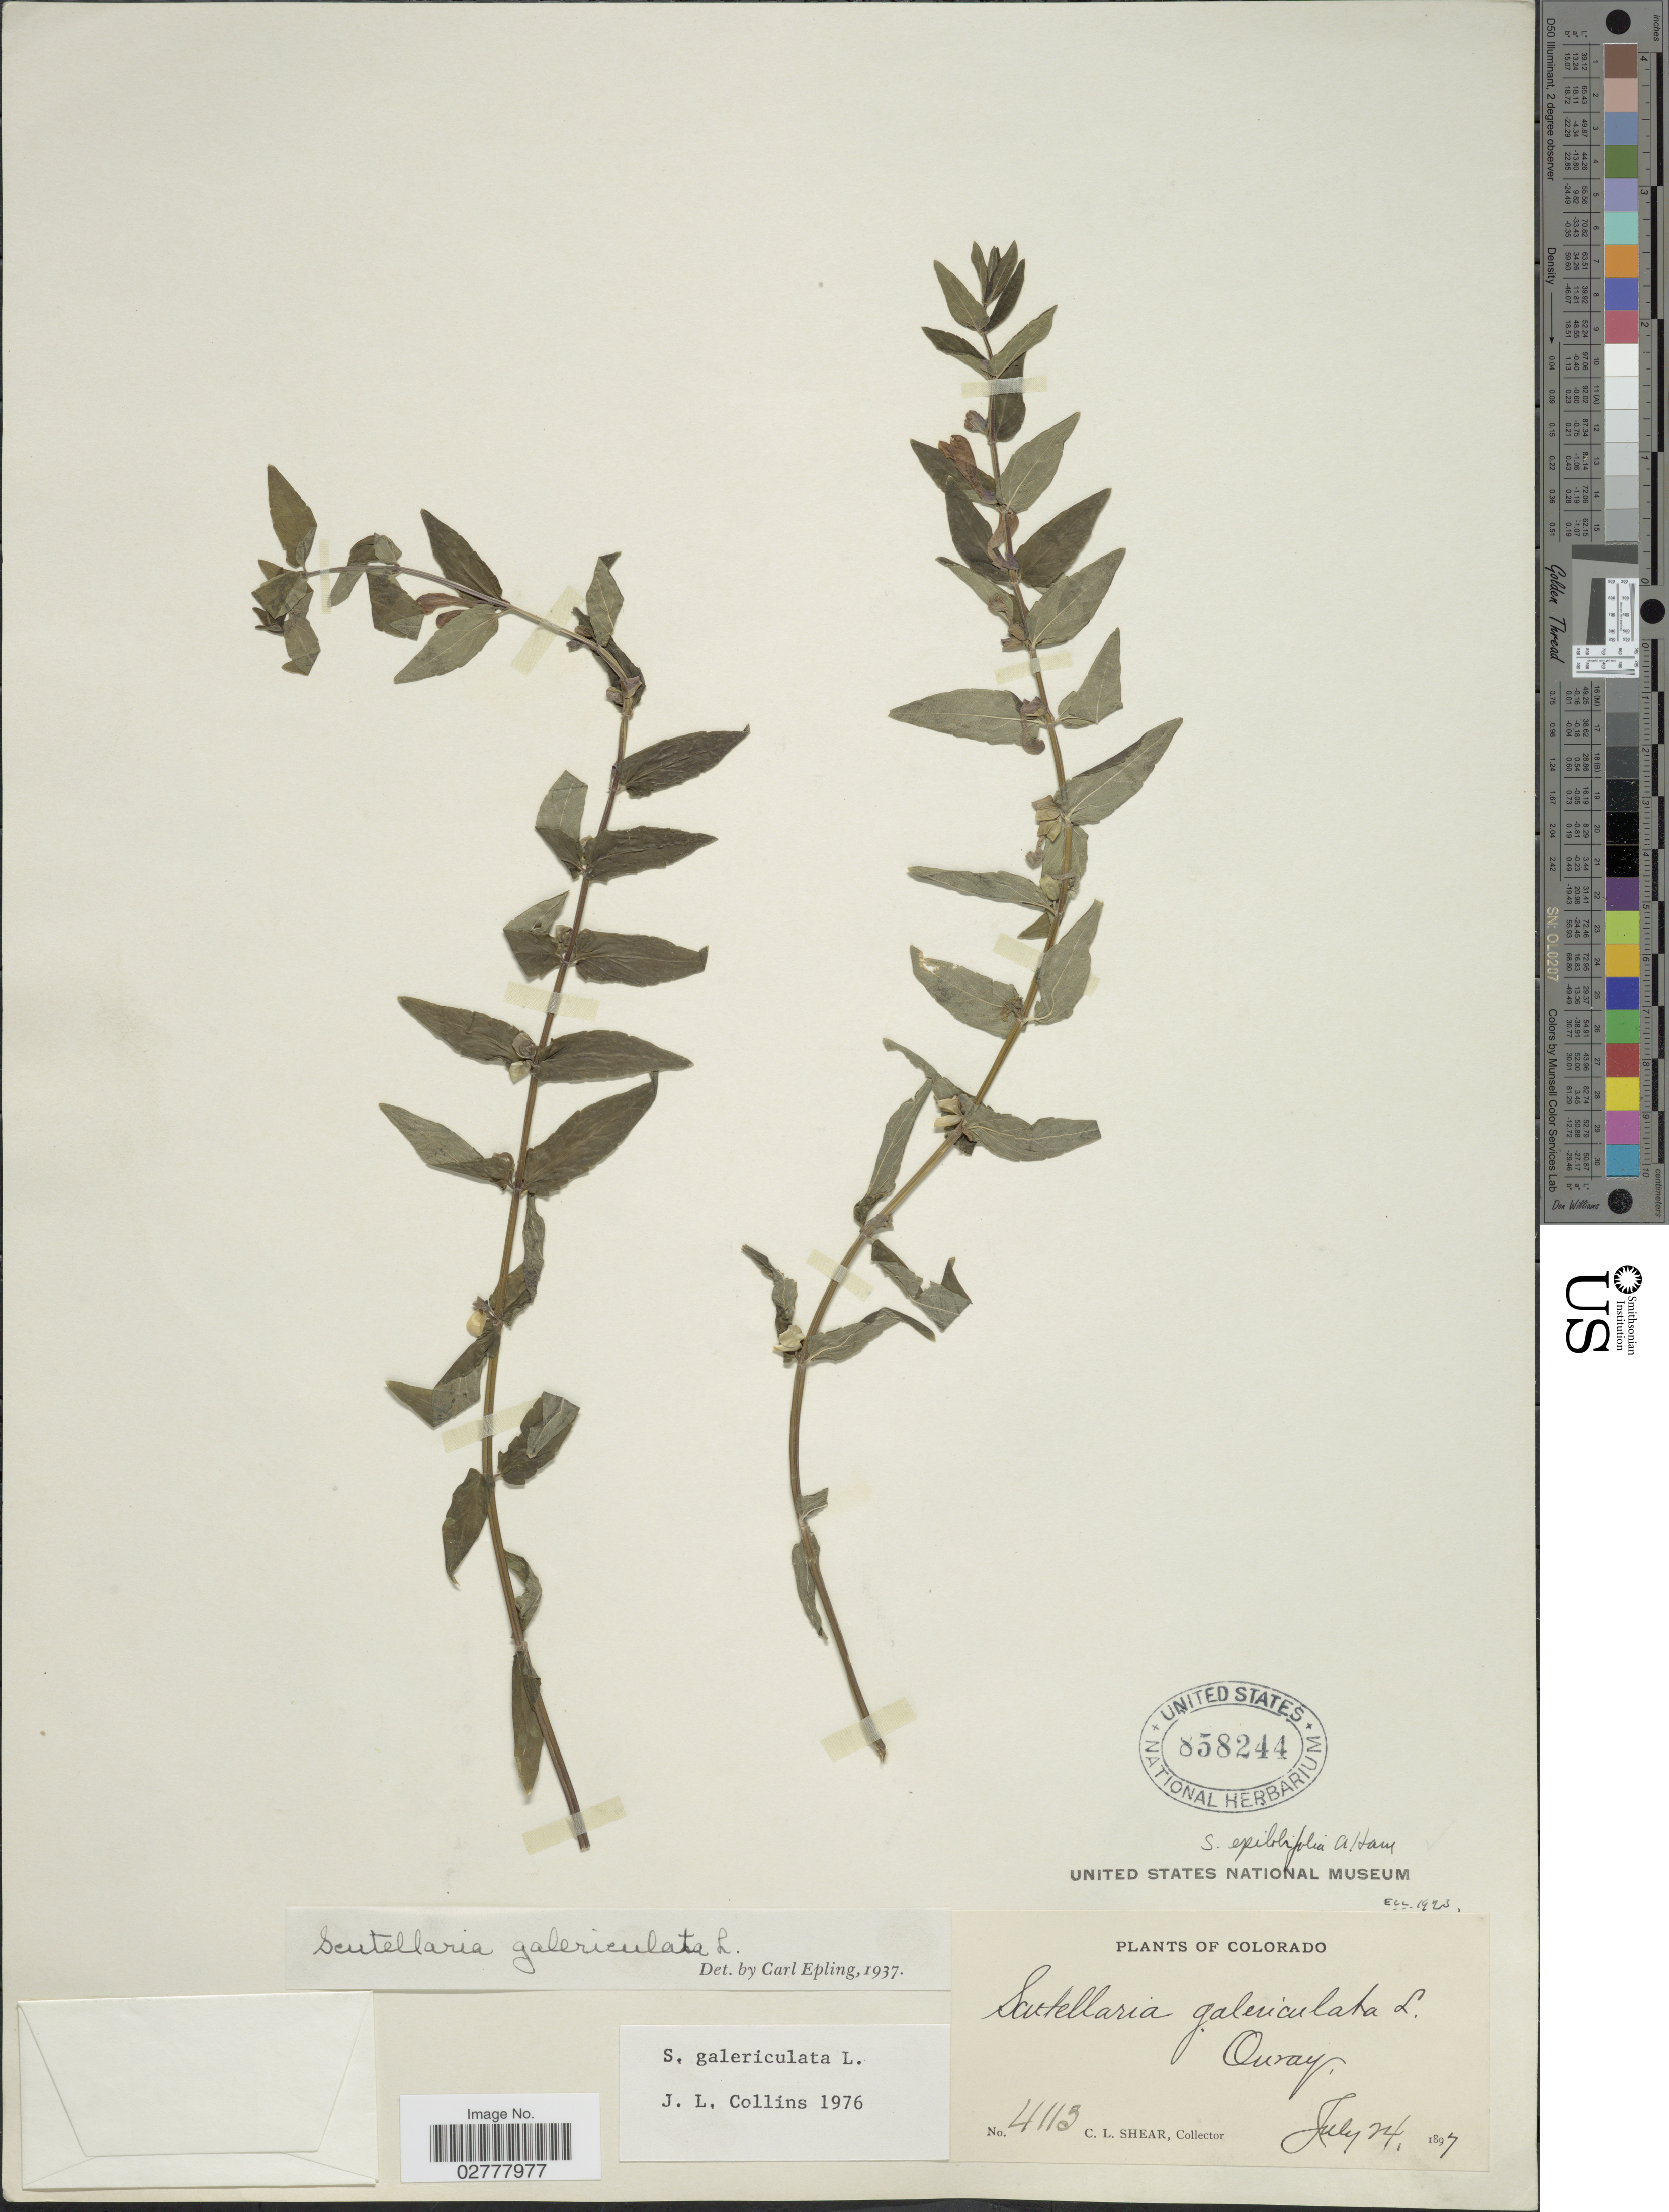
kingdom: Plantae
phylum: Tracheophyta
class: Magnoliopsida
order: Lamiales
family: Lamiaceae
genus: Scutellaria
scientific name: Scutellaria galericulata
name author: L.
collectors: C. L. Shear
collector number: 4113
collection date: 1897-07-24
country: United States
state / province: Colorado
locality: Ouray.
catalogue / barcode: US 858244